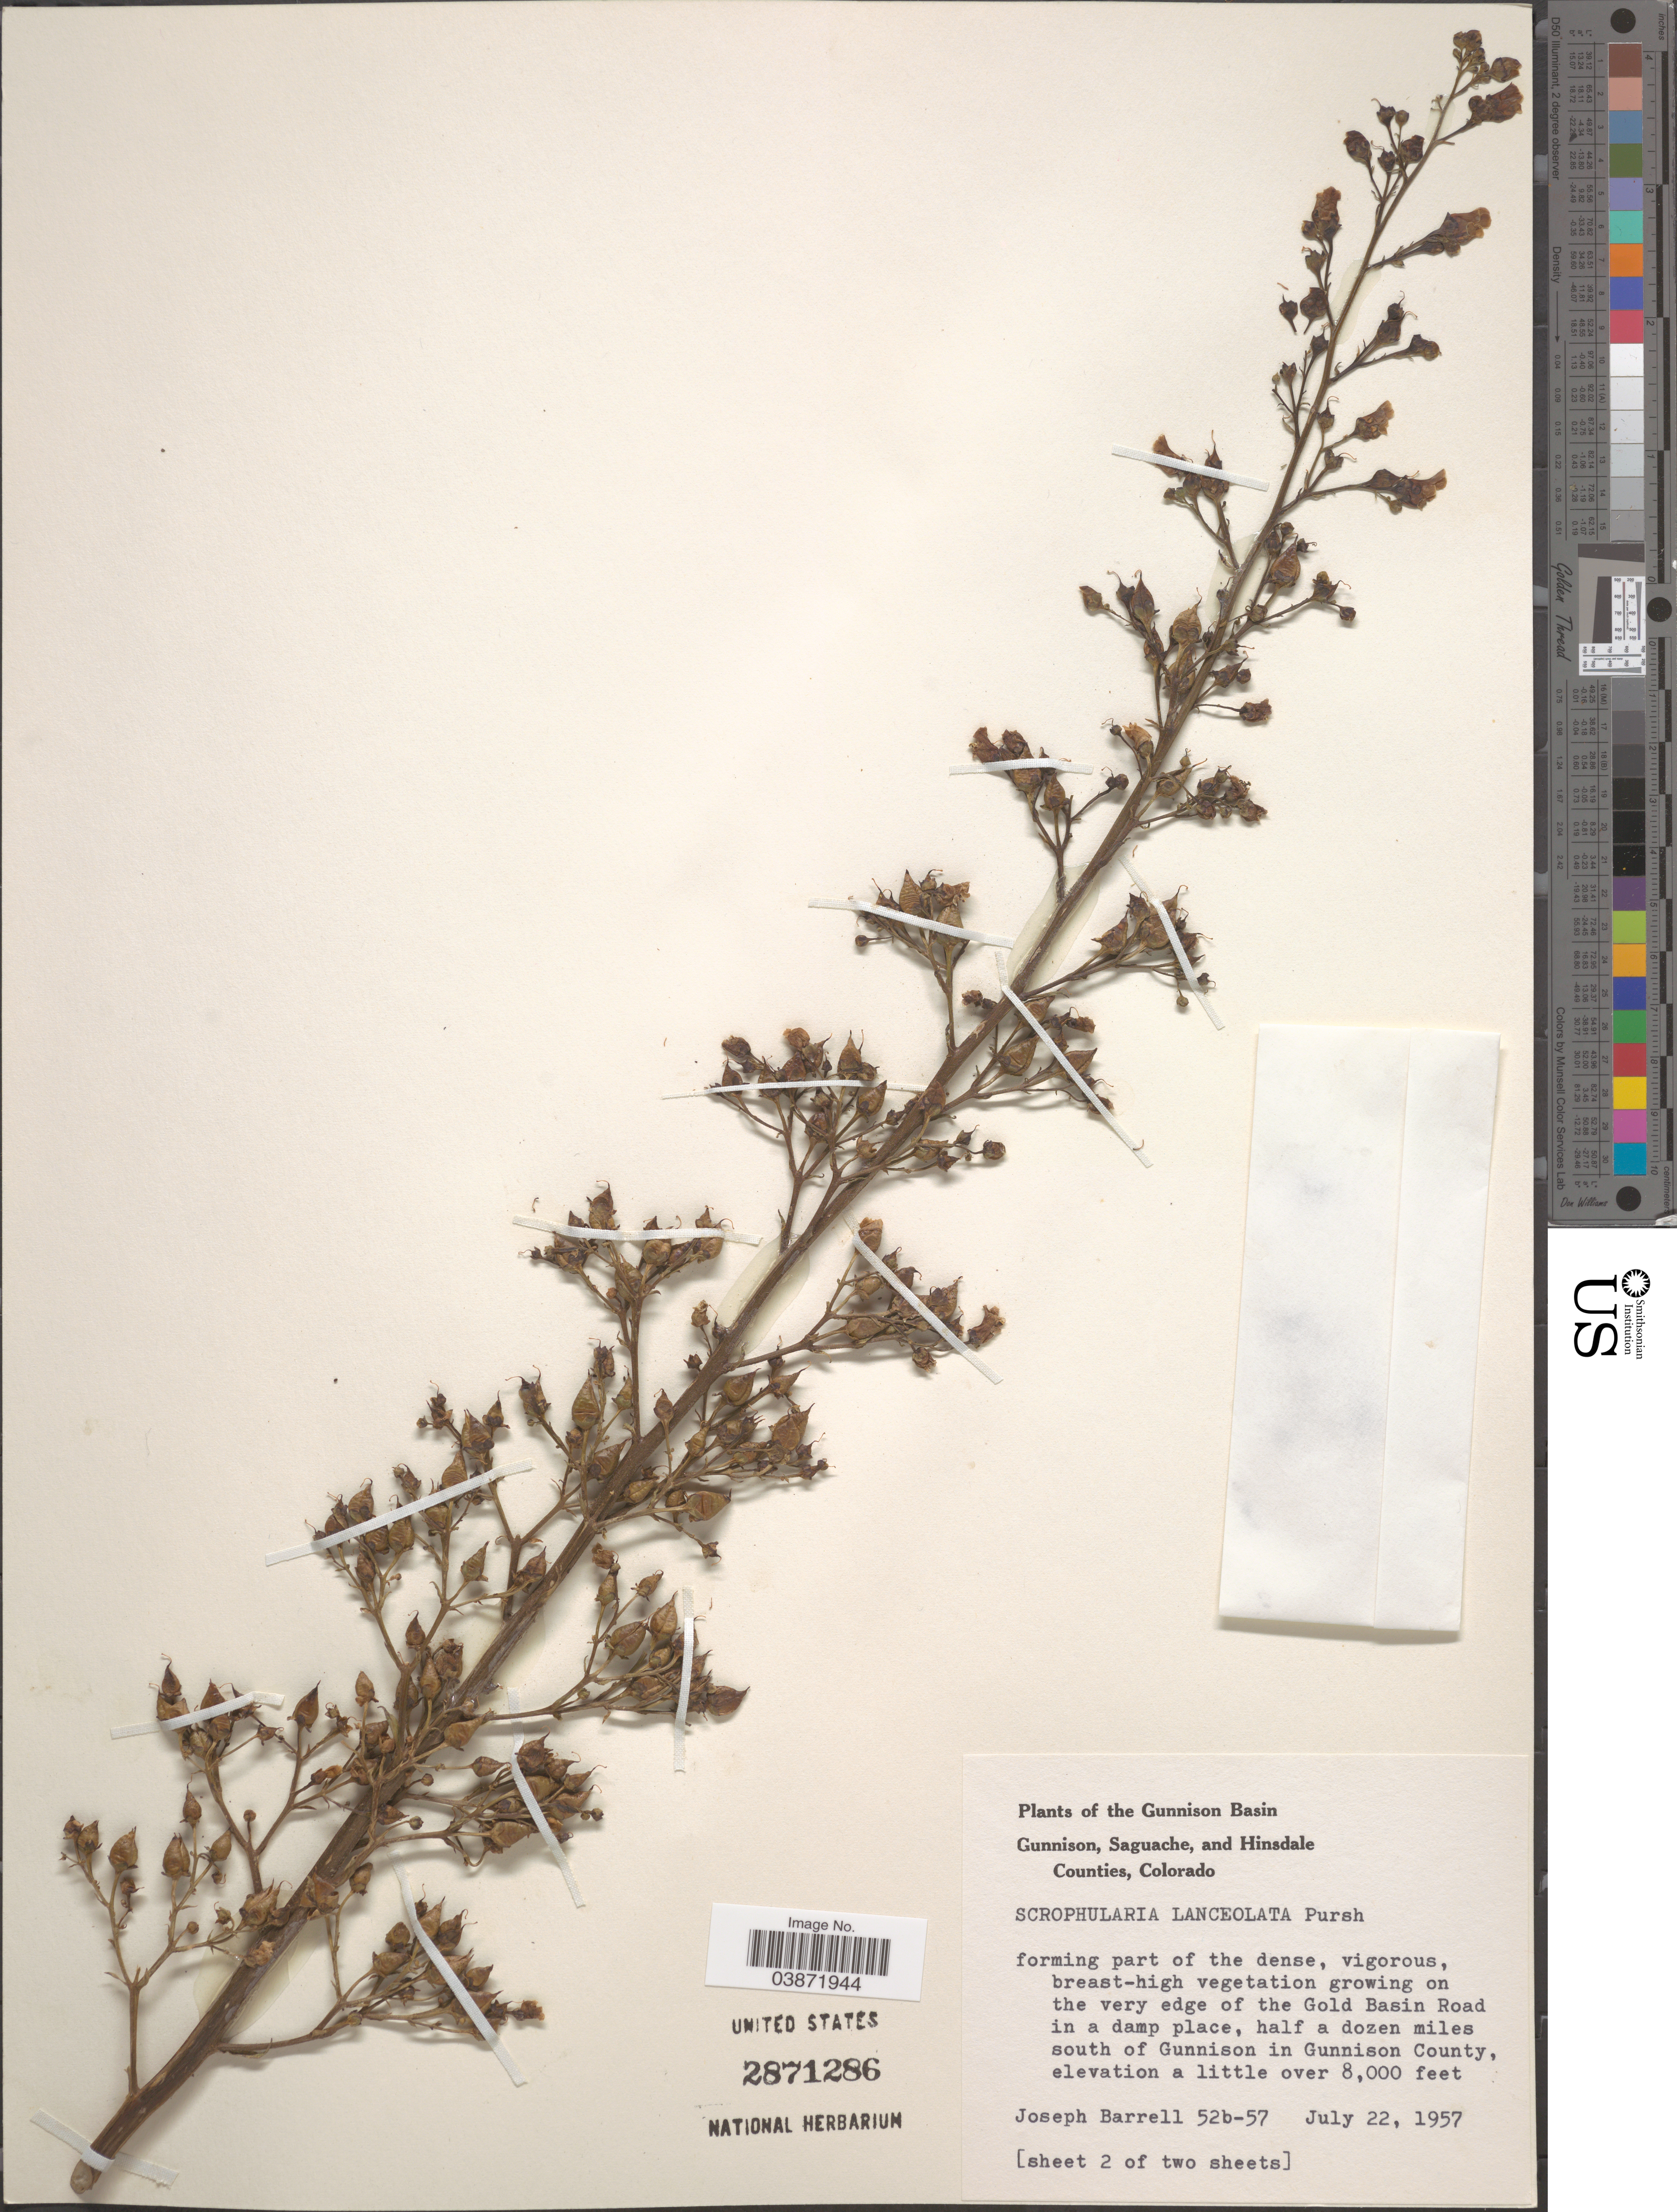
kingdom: Plantae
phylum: Tracheophyta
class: Magnoliopsida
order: Lamiales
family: Scrophulariaceae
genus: Scrophularia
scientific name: Scrophularia lanceolata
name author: Pursh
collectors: J. Barrell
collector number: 52b-57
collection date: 1957-07-22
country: United States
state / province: Colorado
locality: The Gunnison Basin. The very edge of the Gold Basin Road, half a dozen miles south of Gunnison in Gunnison County.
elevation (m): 2438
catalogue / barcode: US 2871286